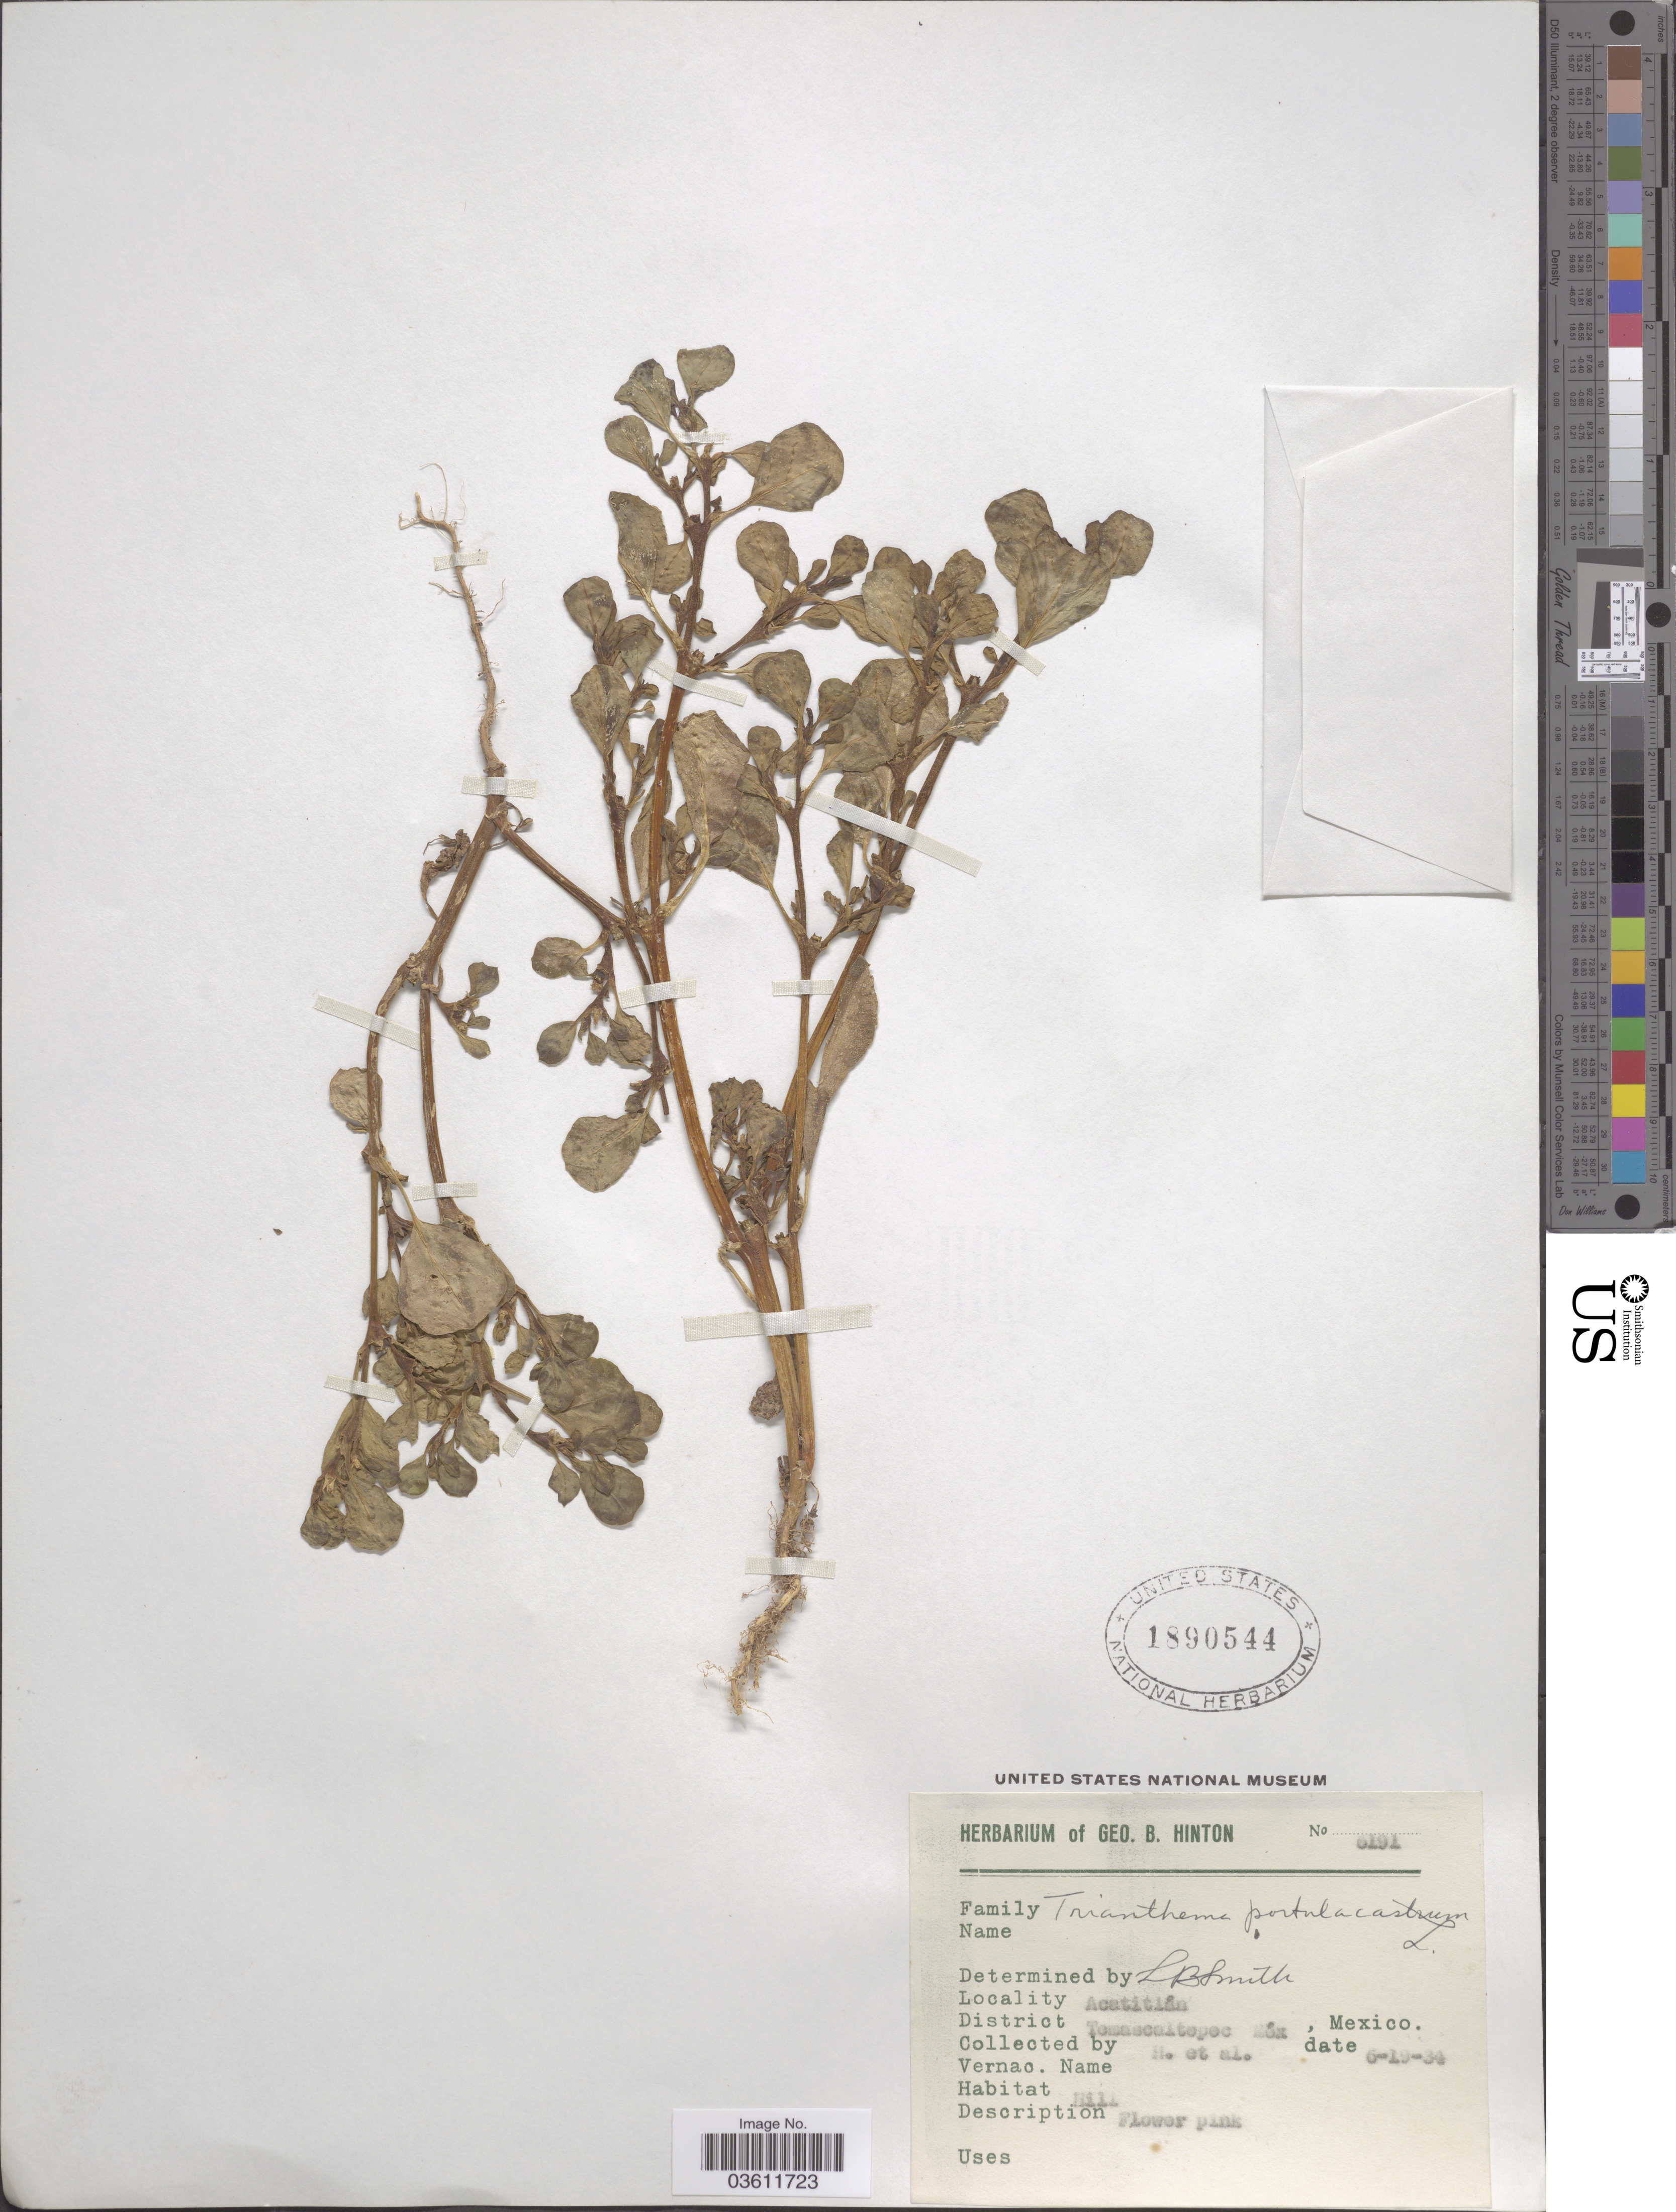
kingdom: Plantae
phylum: Tracheophyta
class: Magnoliopsida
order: Caryophyllales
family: Aizoaceae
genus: Trianthema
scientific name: Trianthema portulacastrum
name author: L.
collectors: G. B. Hinton & et al.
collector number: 6191*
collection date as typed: Transcribed d/m/y: 13/6/34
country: Mexico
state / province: México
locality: Acatitlán. District Temascaltepec.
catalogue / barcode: US 1890544